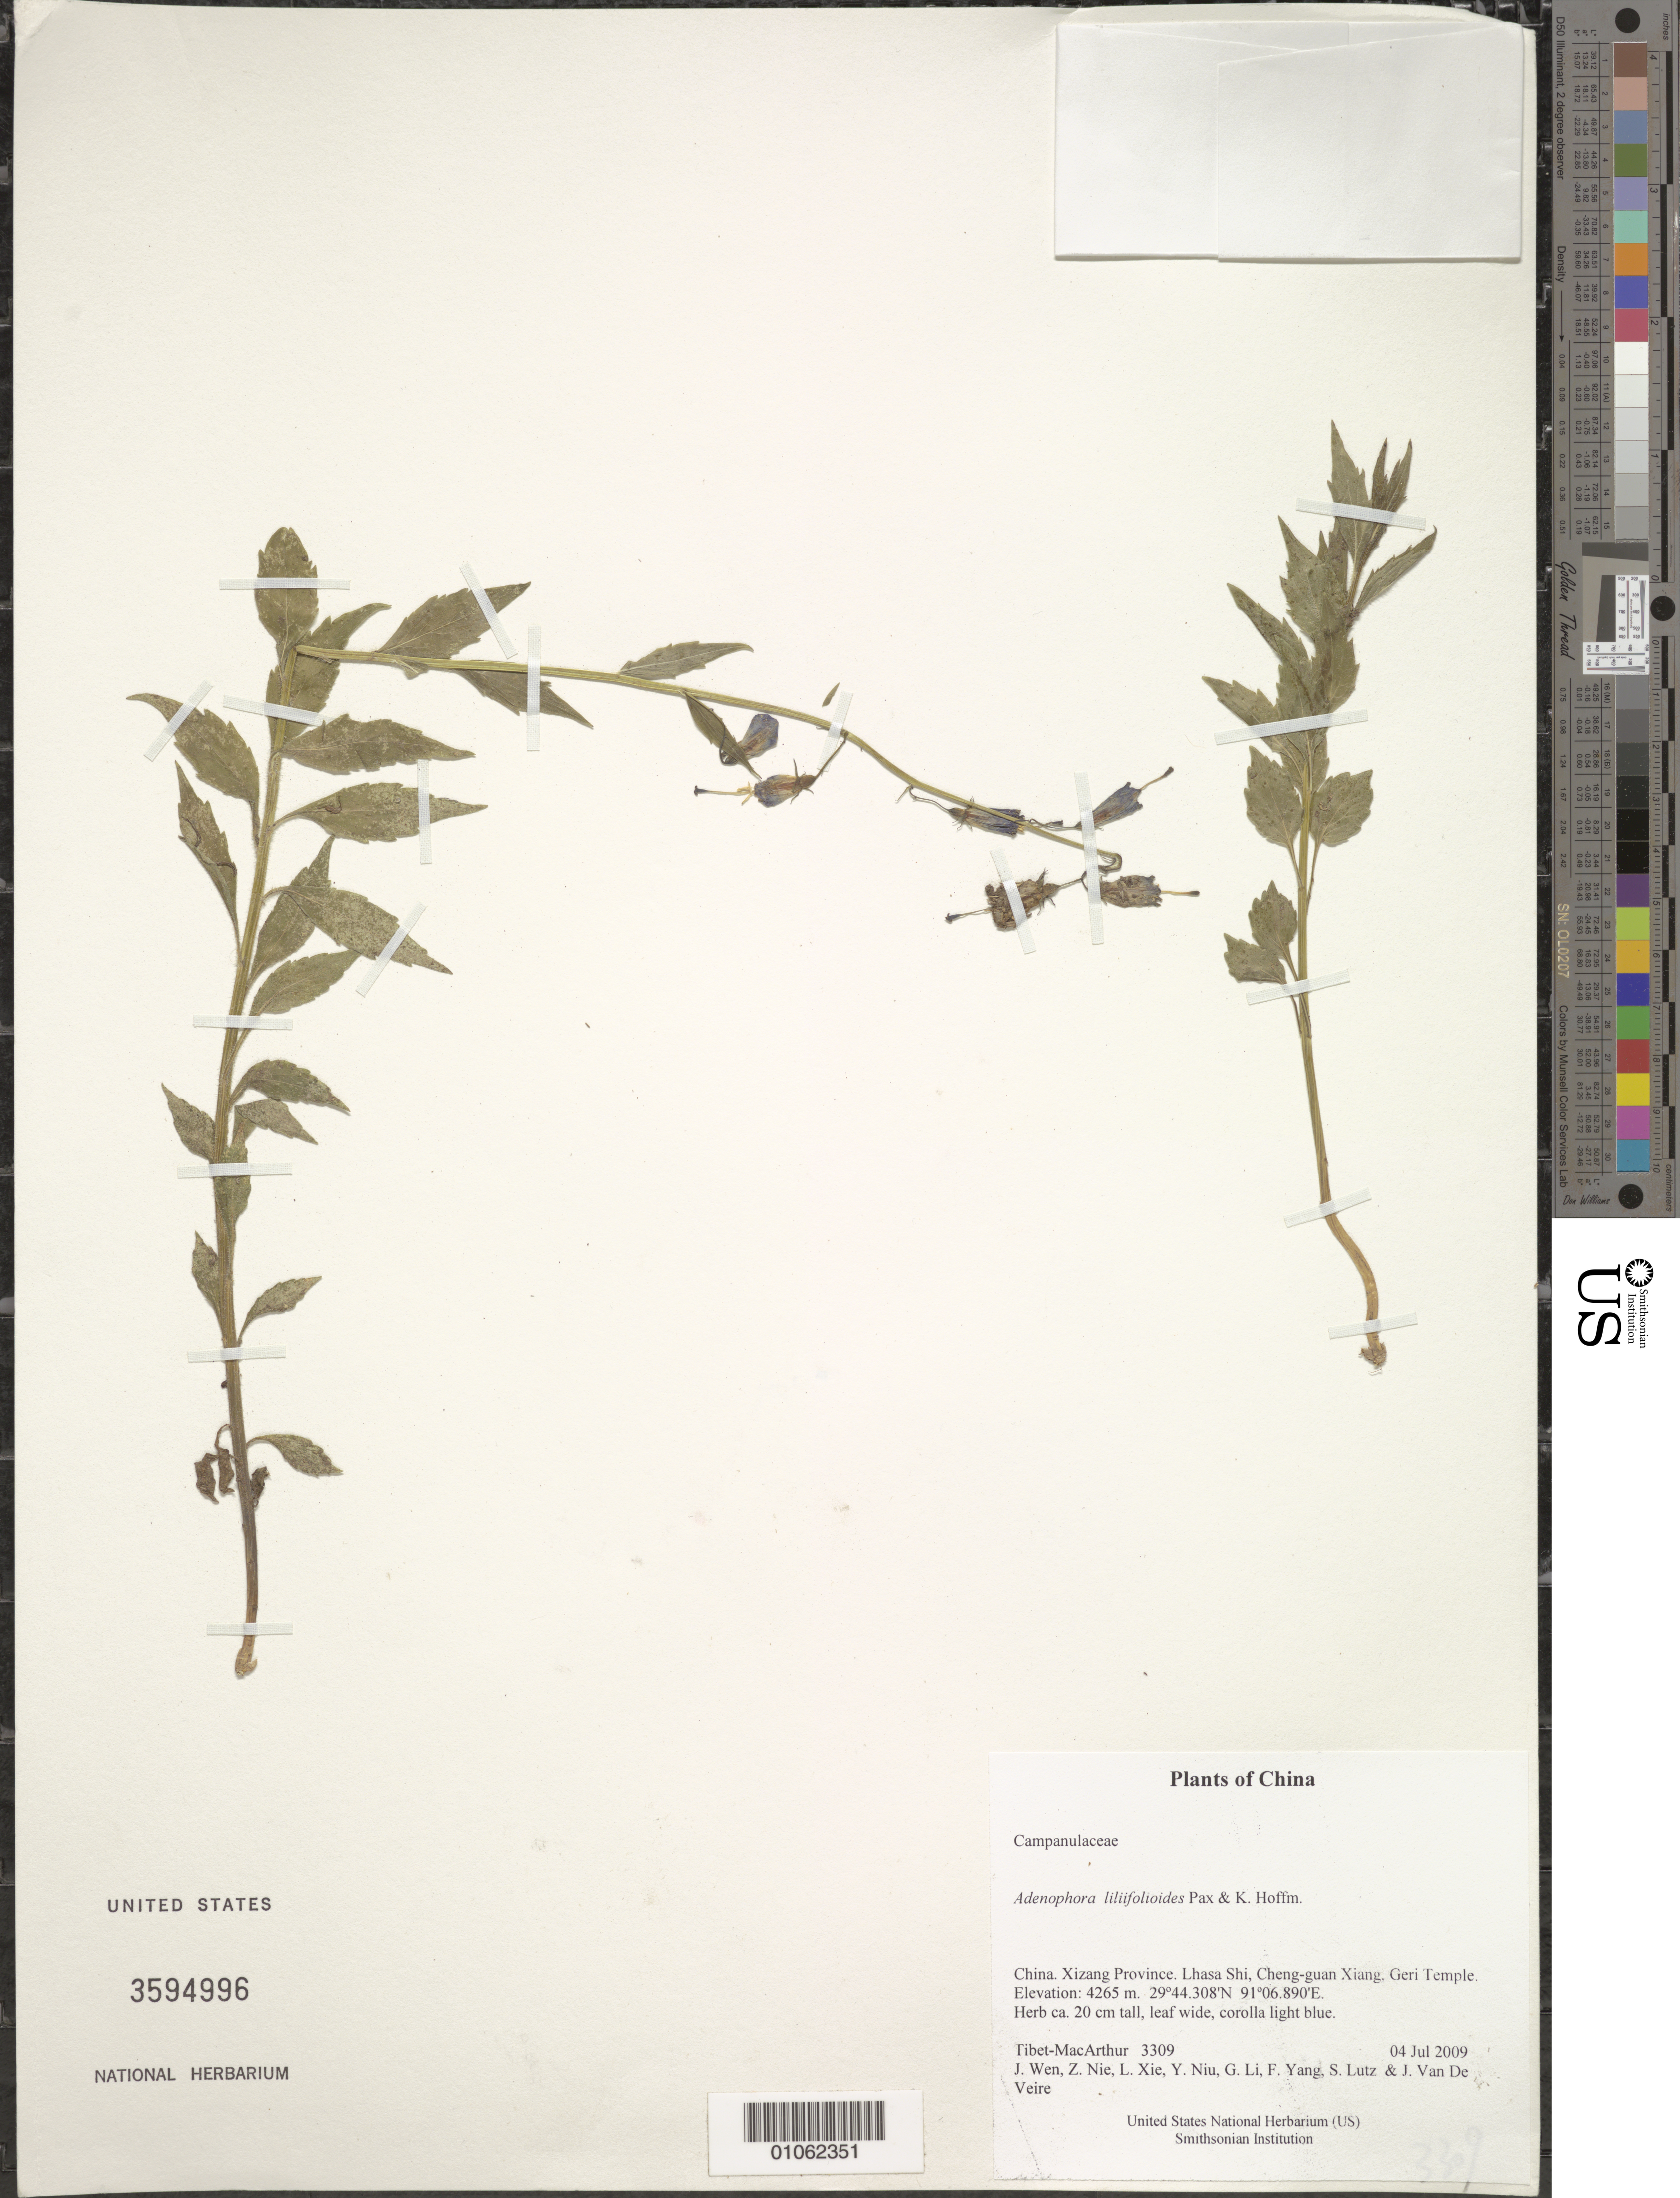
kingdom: Plantae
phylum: Tracheophyta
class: Magnoliopsida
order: Asterales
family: Campanulaceae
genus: Adenophora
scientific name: Adenophora liliifolioides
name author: Pax & K. Hoffm.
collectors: Tibet-MacArthur, J. Wen, Z. Nie, L. Xie, Y. Niu, G. Li, F. Yang, S. Lutz & J. Van De Veire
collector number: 3309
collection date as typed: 04 Jul 2009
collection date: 2009-07-04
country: China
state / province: Xizang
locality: Lhasa Shi, Cheng-guan Xiang, Geri Temple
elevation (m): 4265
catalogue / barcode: US 3594996